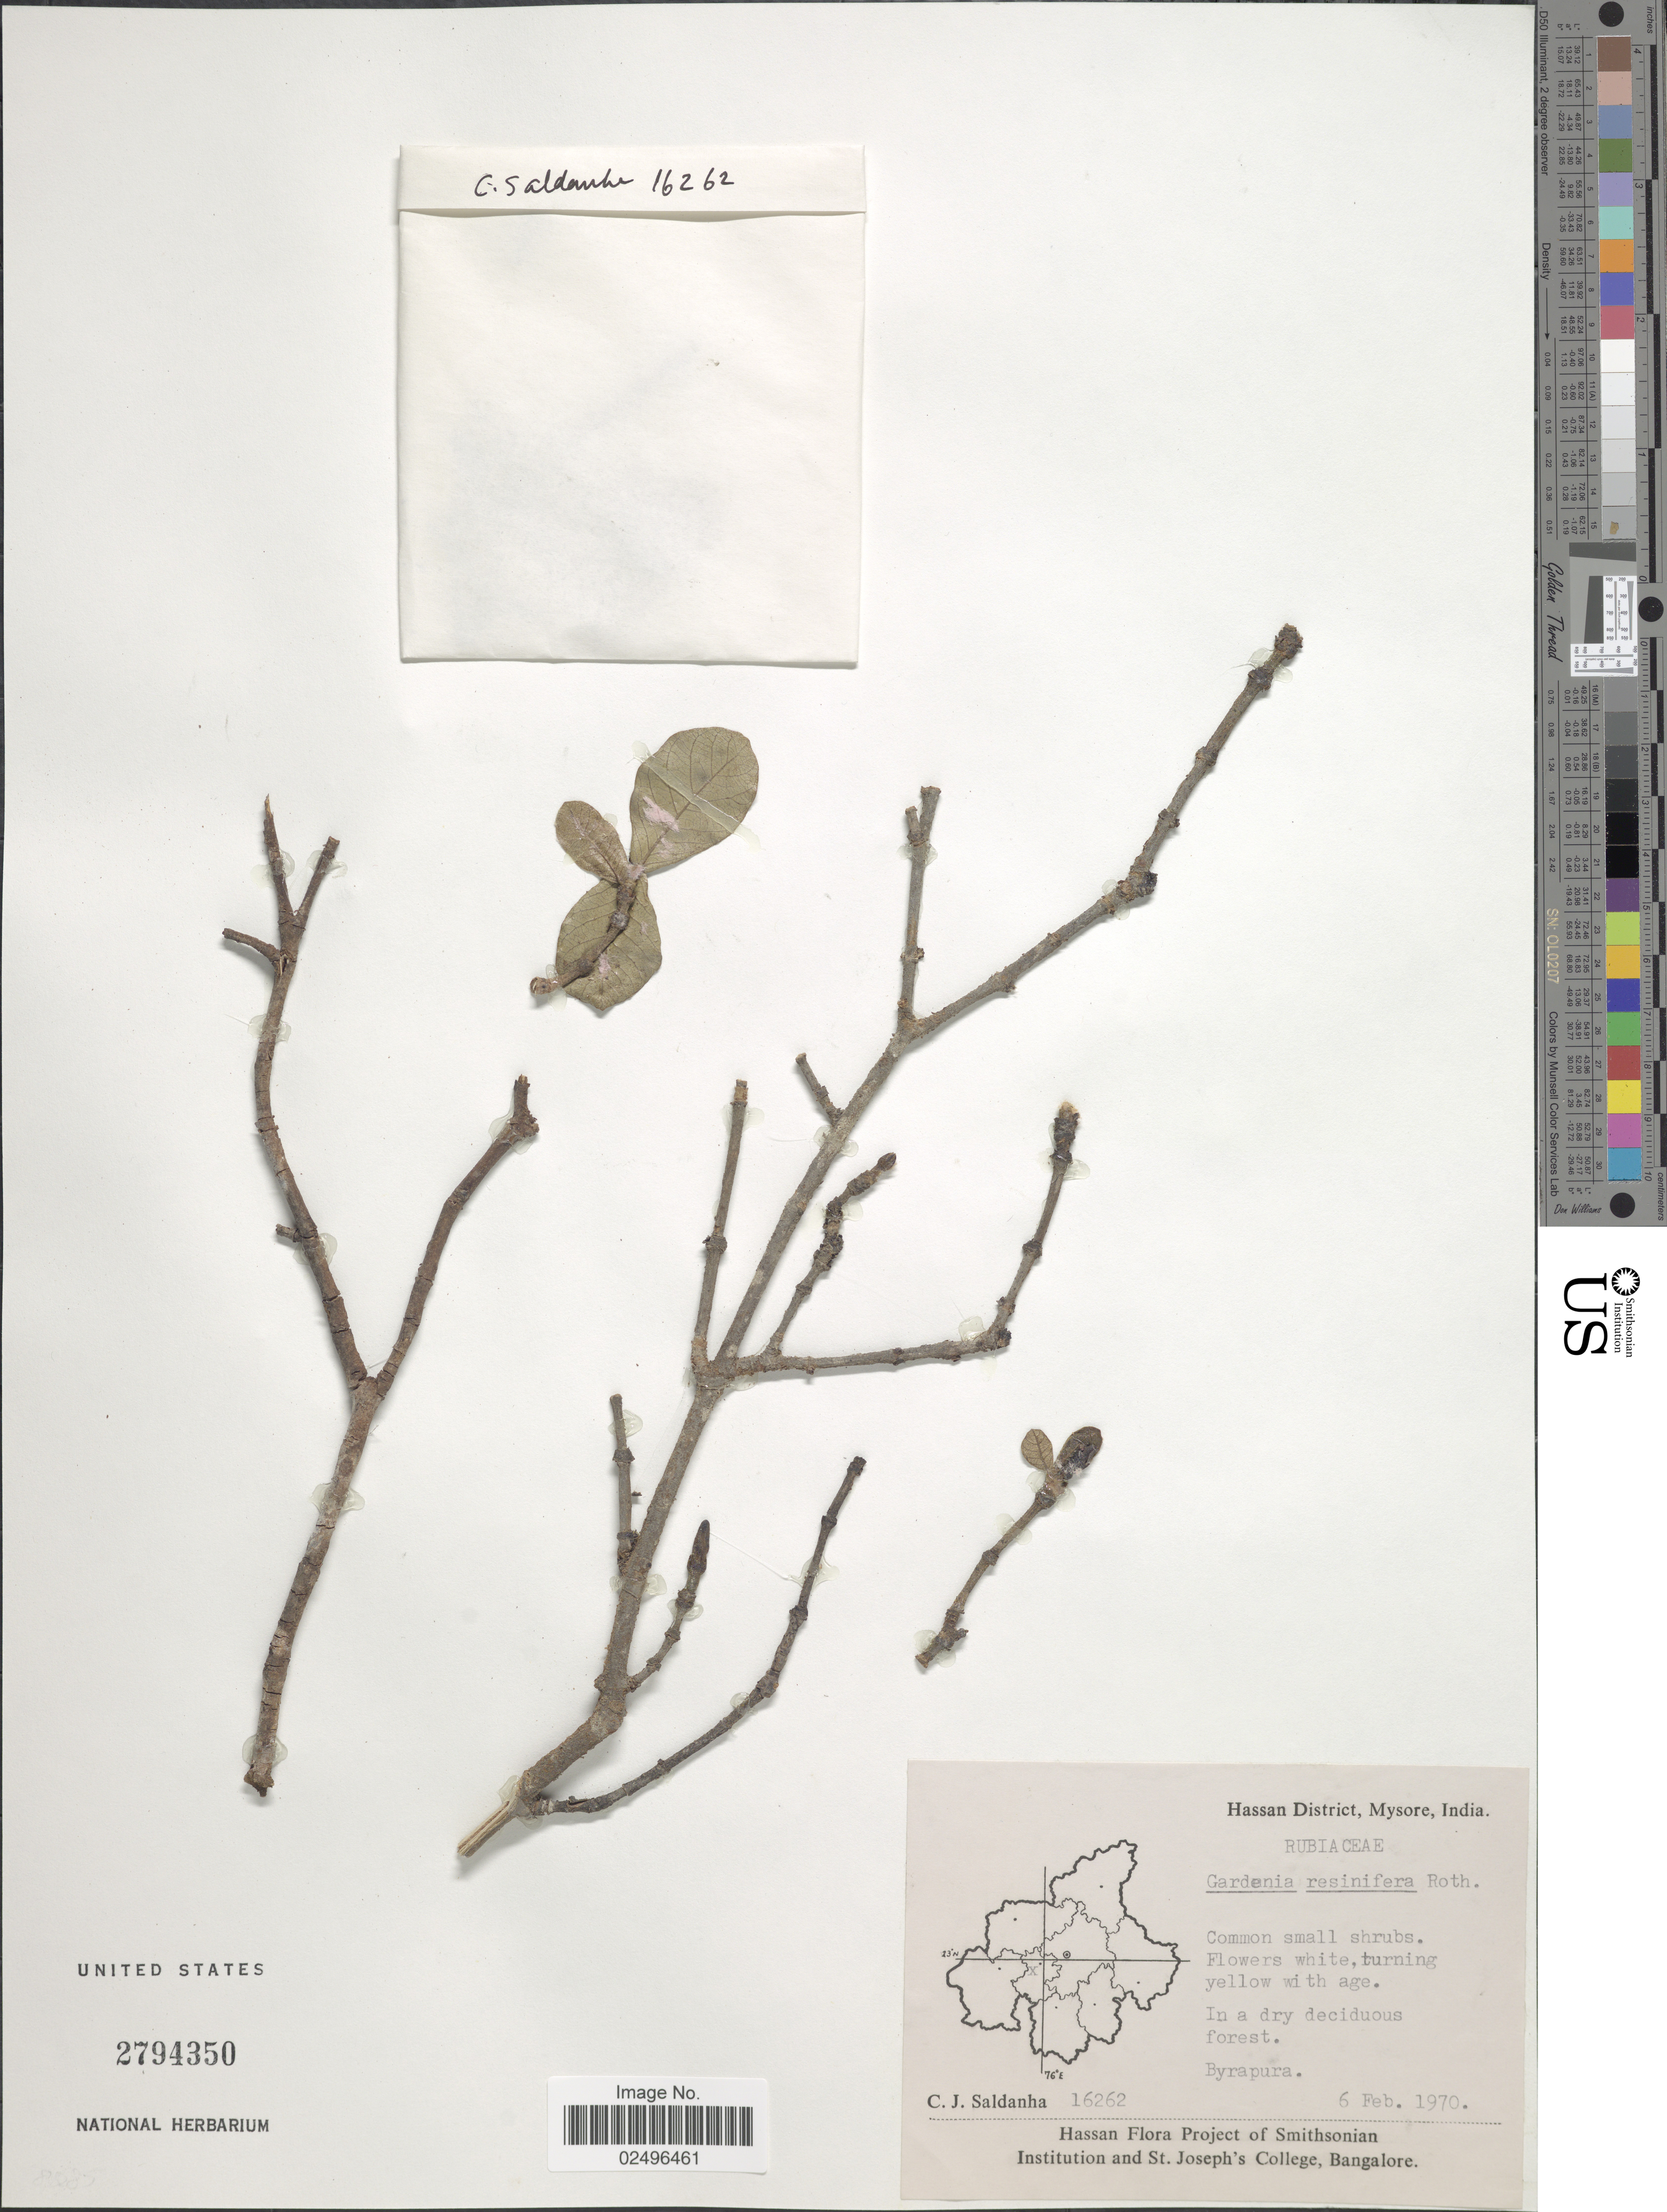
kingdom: Plantae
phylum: Tracheophyta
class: Magnoliopsida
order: Gentianales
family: Rubiaceae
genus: Gardenia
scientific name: Gardenia resinifera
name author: Roth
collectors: C. J. Saldanha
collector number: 16262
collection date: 1970-02-06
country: India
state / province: Karnataka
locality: Hassan District, Mysore, India, Byrapura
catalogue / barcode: US 2794350